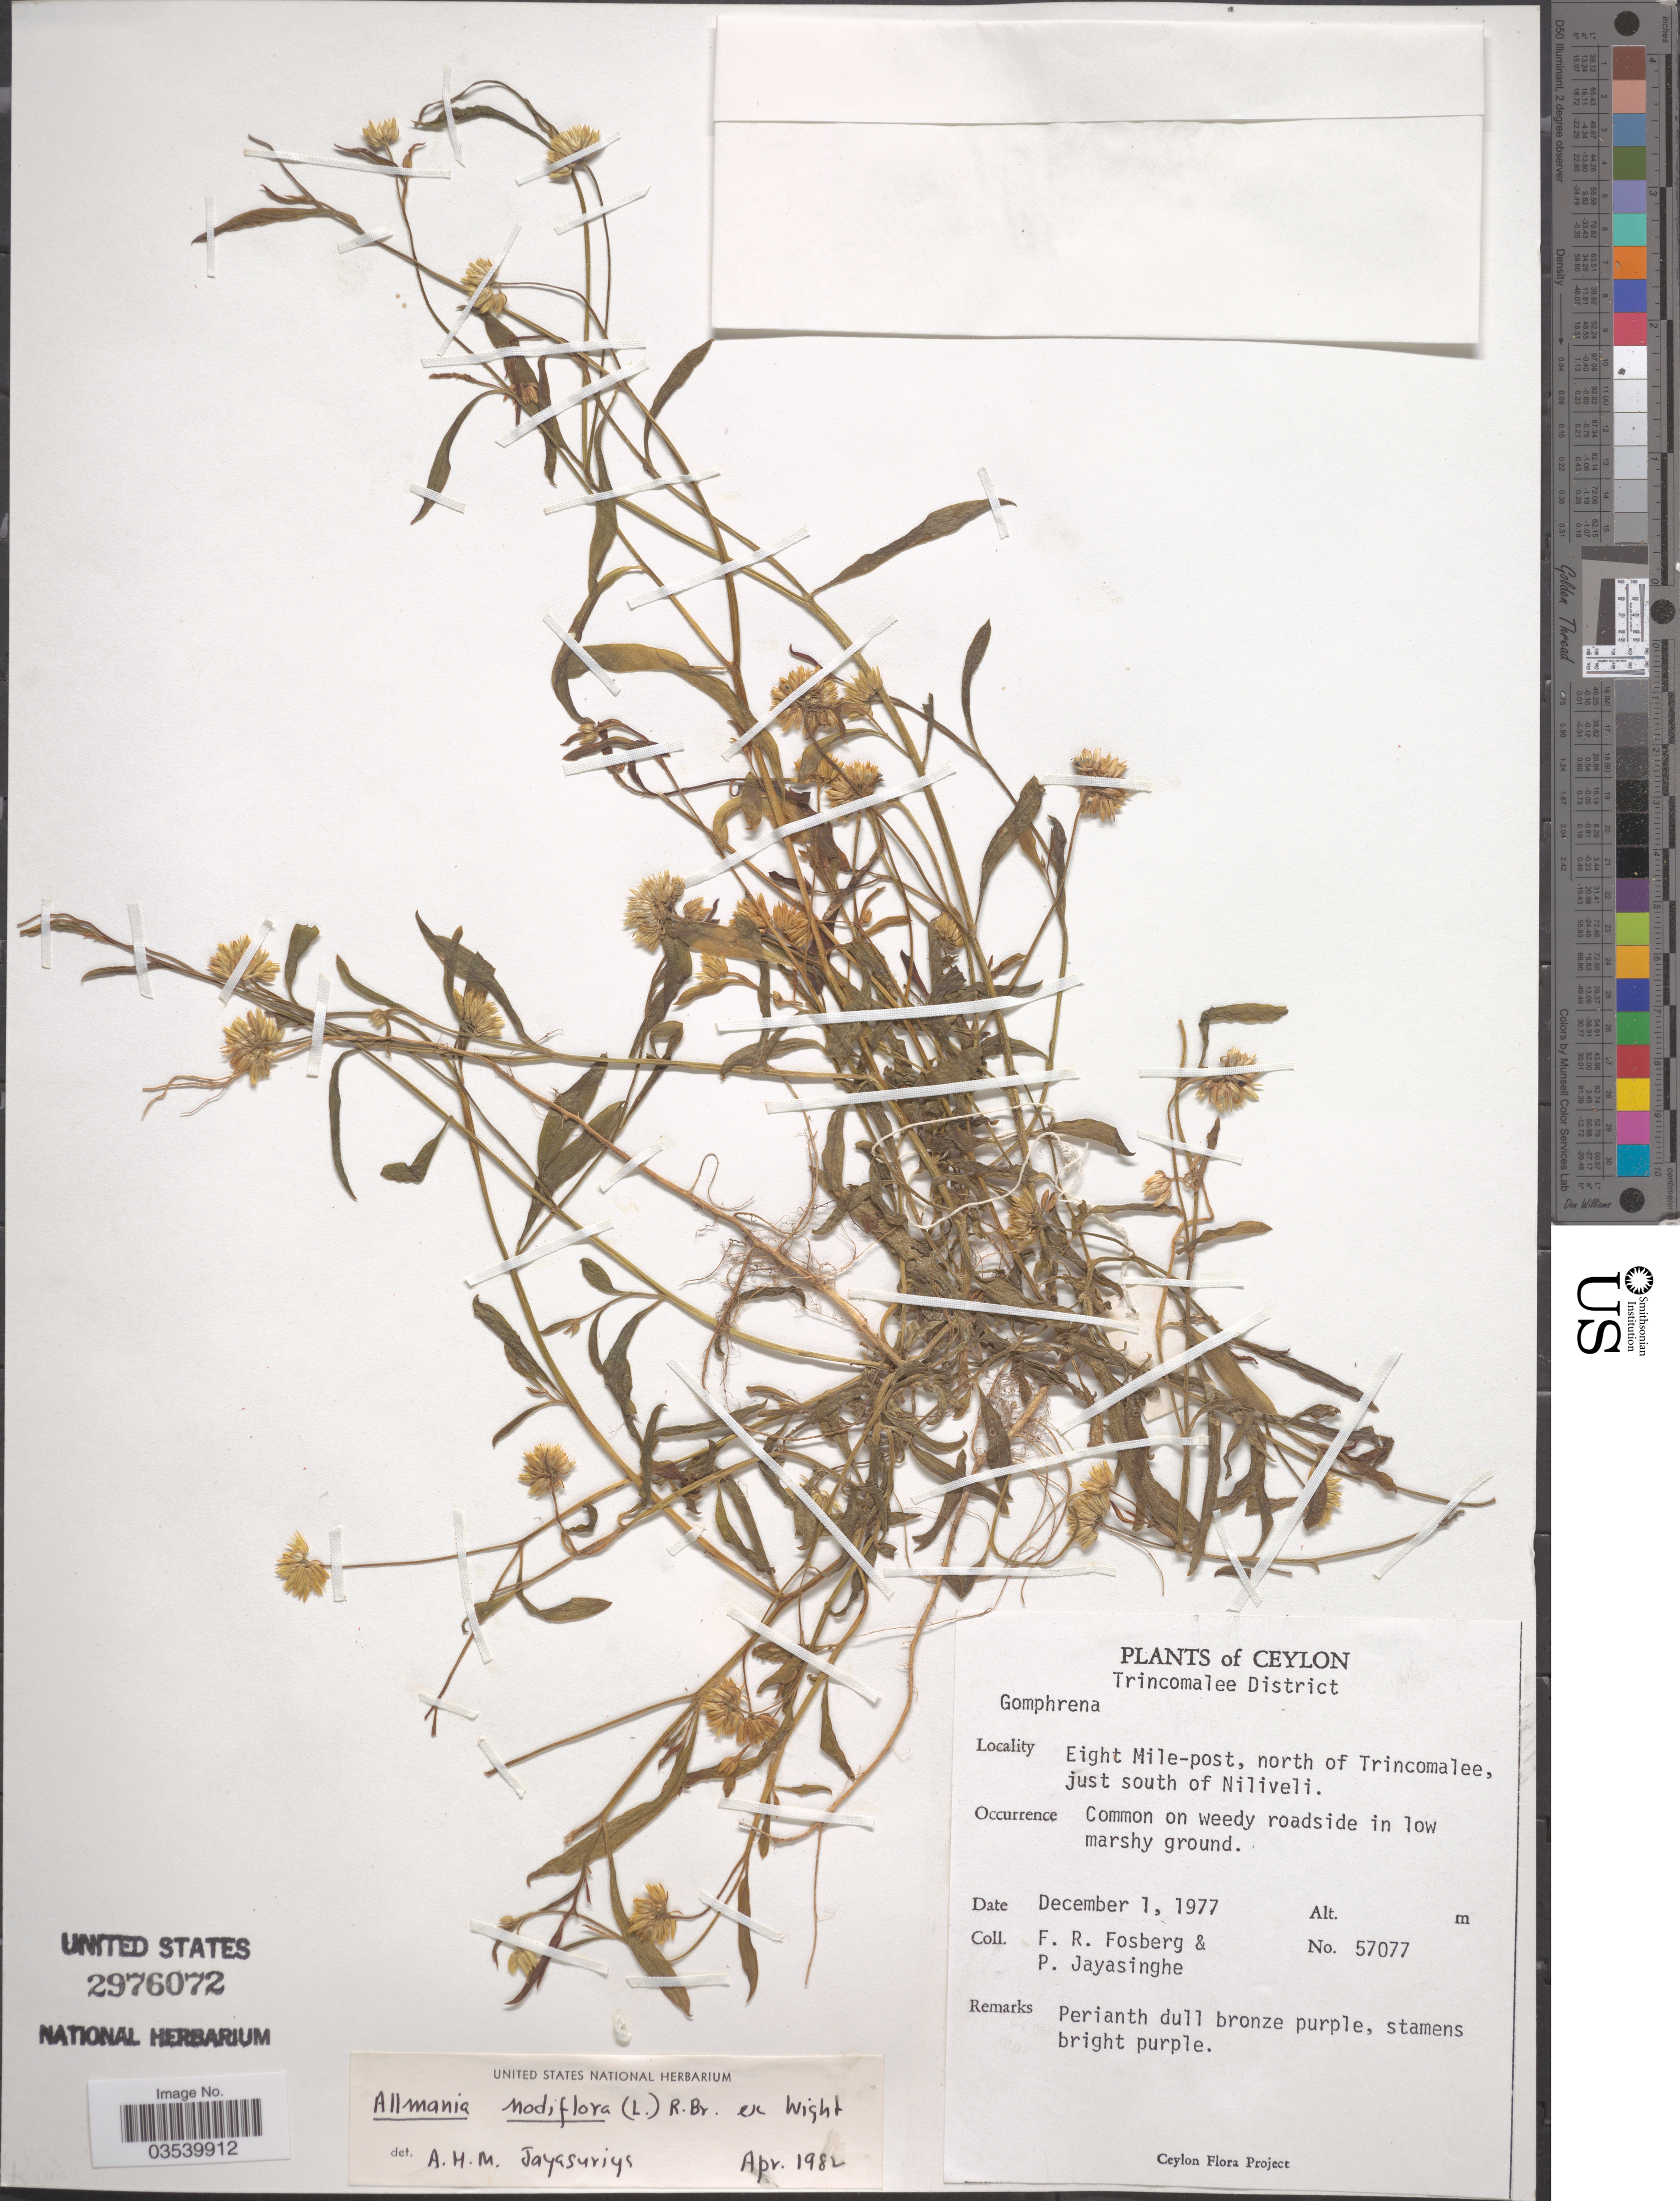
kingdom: Plantae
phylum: Tracheophyta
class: Magnoliopsida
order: Caryophyllales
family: Amaranthaceae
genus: Allmania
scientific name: Allmania nodiflora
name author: (L.) R. Br. ex Wight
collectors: F. R. Fosberg & P. Jayasinghe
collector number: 57077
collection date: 1977-12-01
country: Sri Lanka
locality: Ceylon. Trincomalee District. Eight Mile-post, north of Trincomalee, just south of Niliveli.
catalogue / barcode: US 2976072